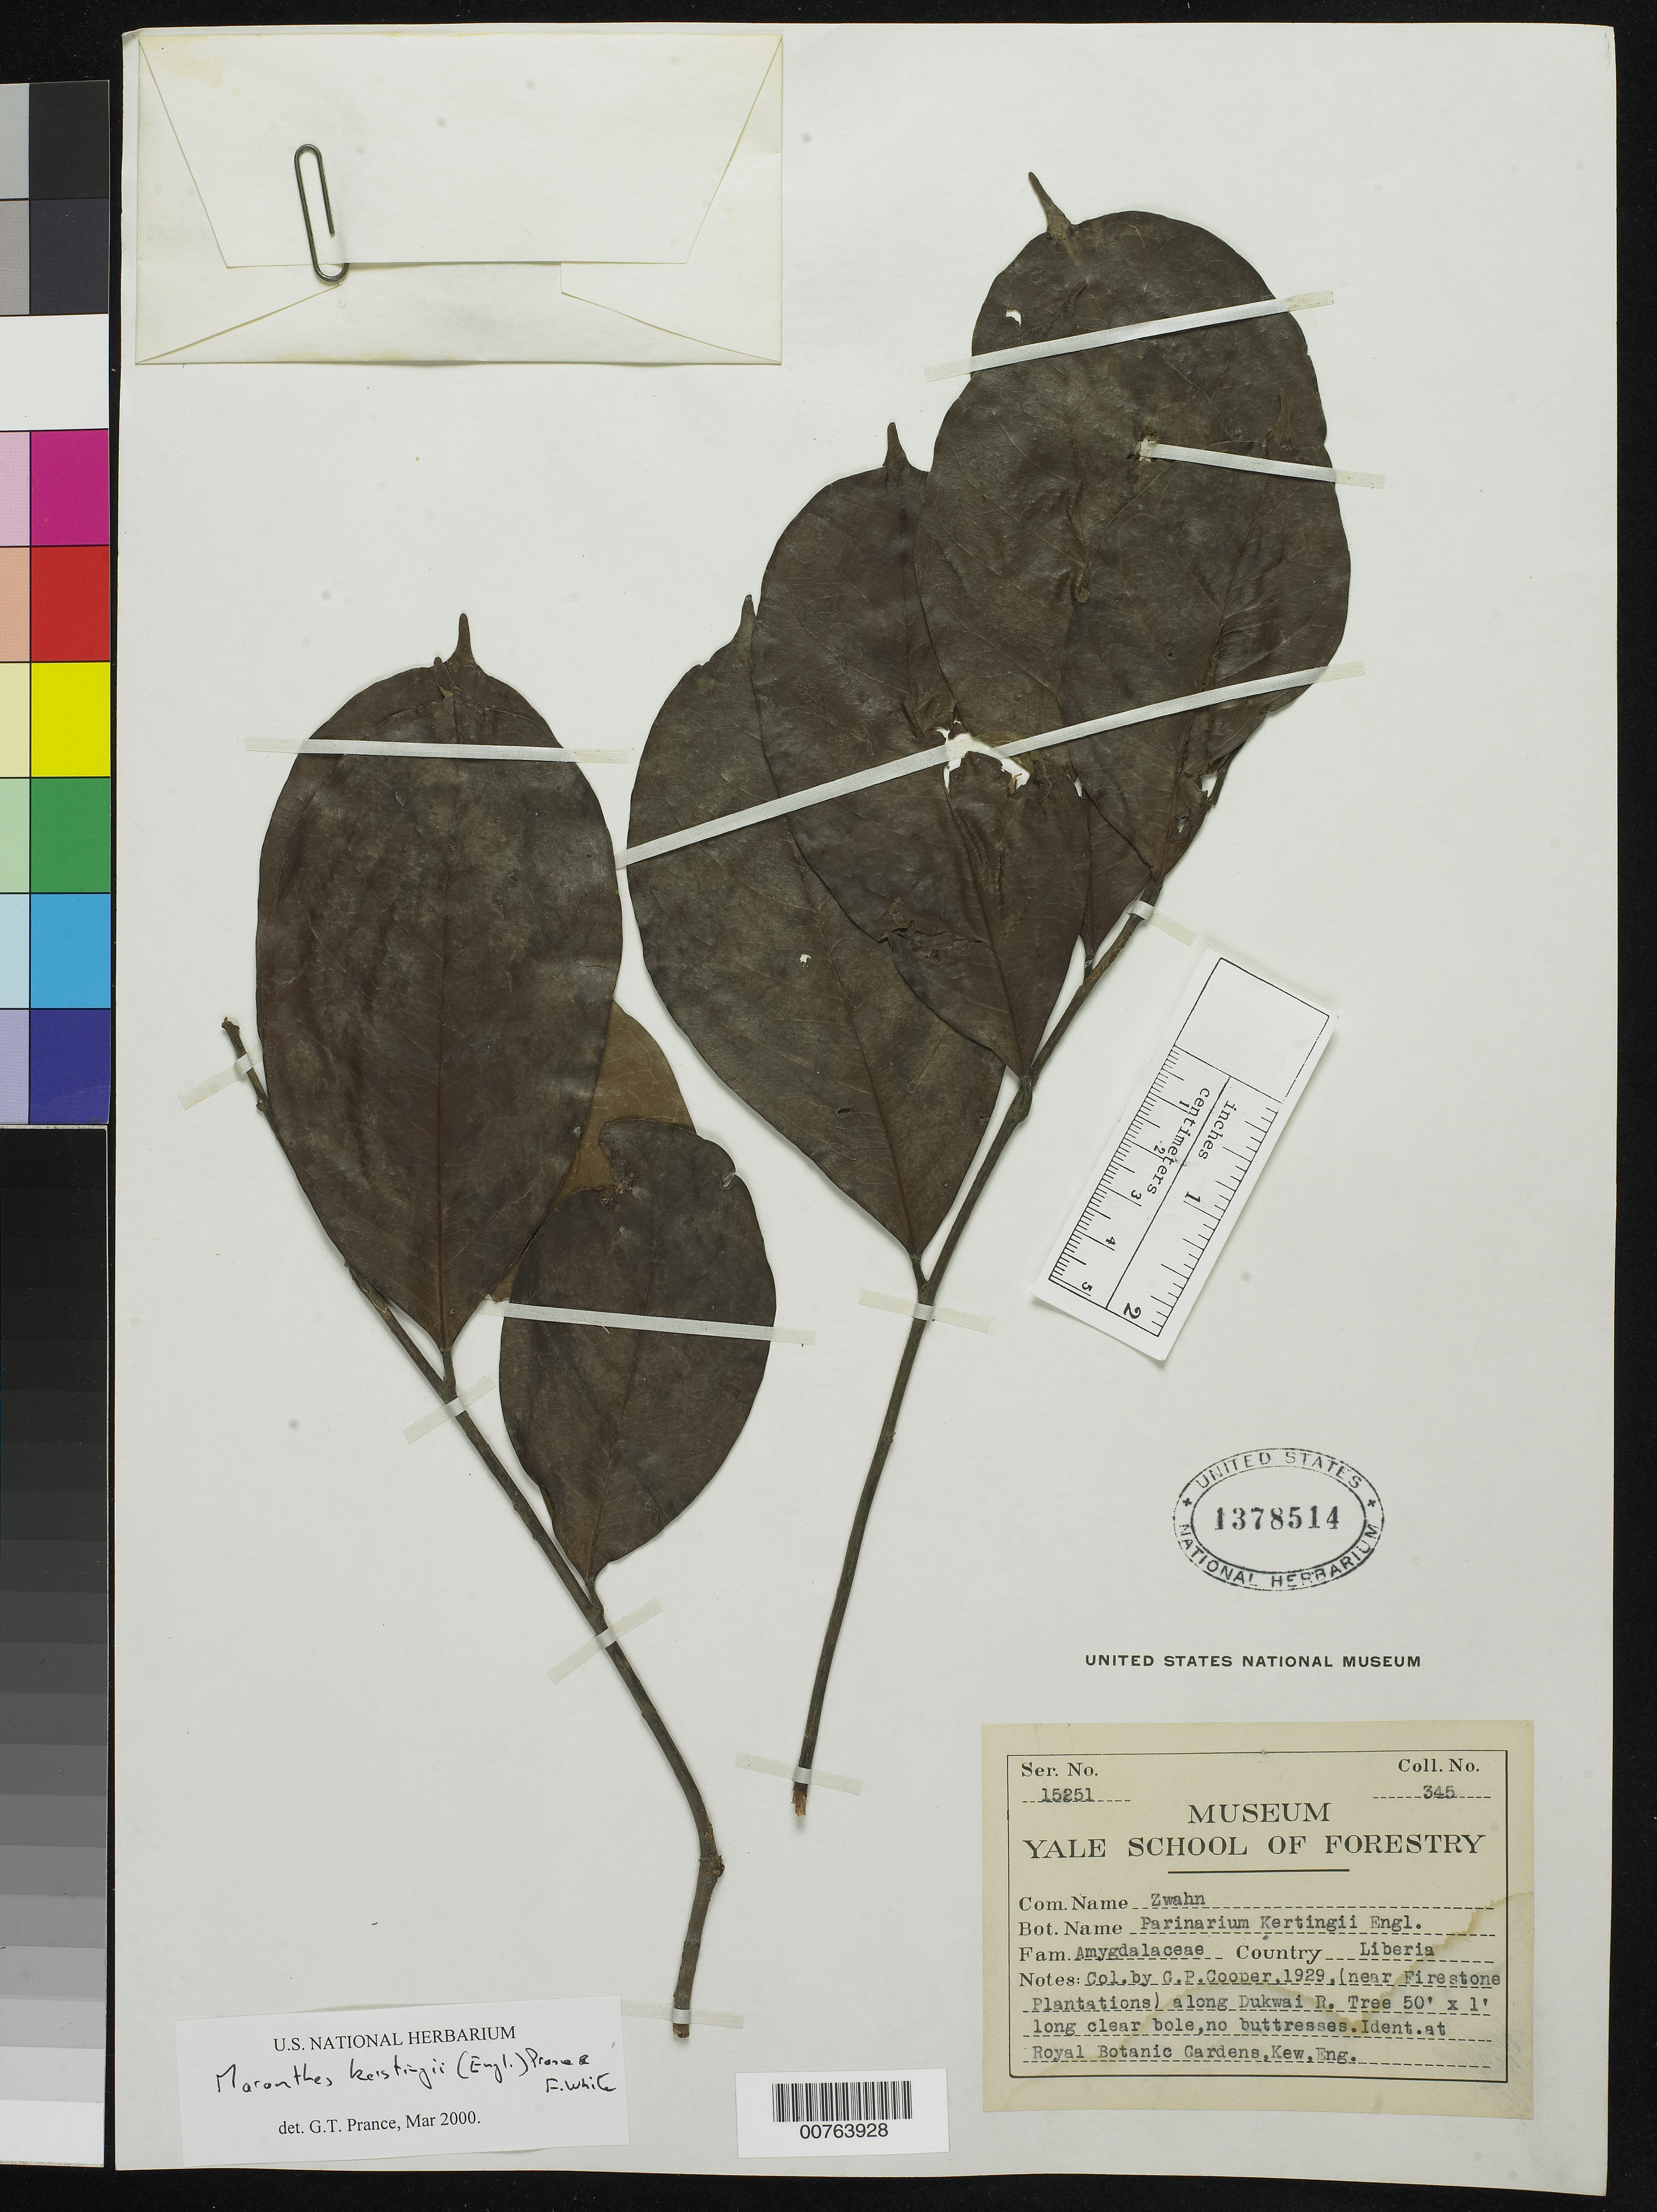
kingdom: Plantae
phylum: Tracheophyta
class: Magnoliopsida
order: Malpighiales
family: Chrysobalanaceae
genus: Maranthes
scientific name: Maranthes kerstingii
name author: (Engl.) Prance ex F. White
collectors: G. Cooper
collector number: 345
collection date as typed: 1929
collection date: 1929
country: Liberia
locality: (near Firestone Plantations) along Dukwai River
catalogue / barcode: US 1378514